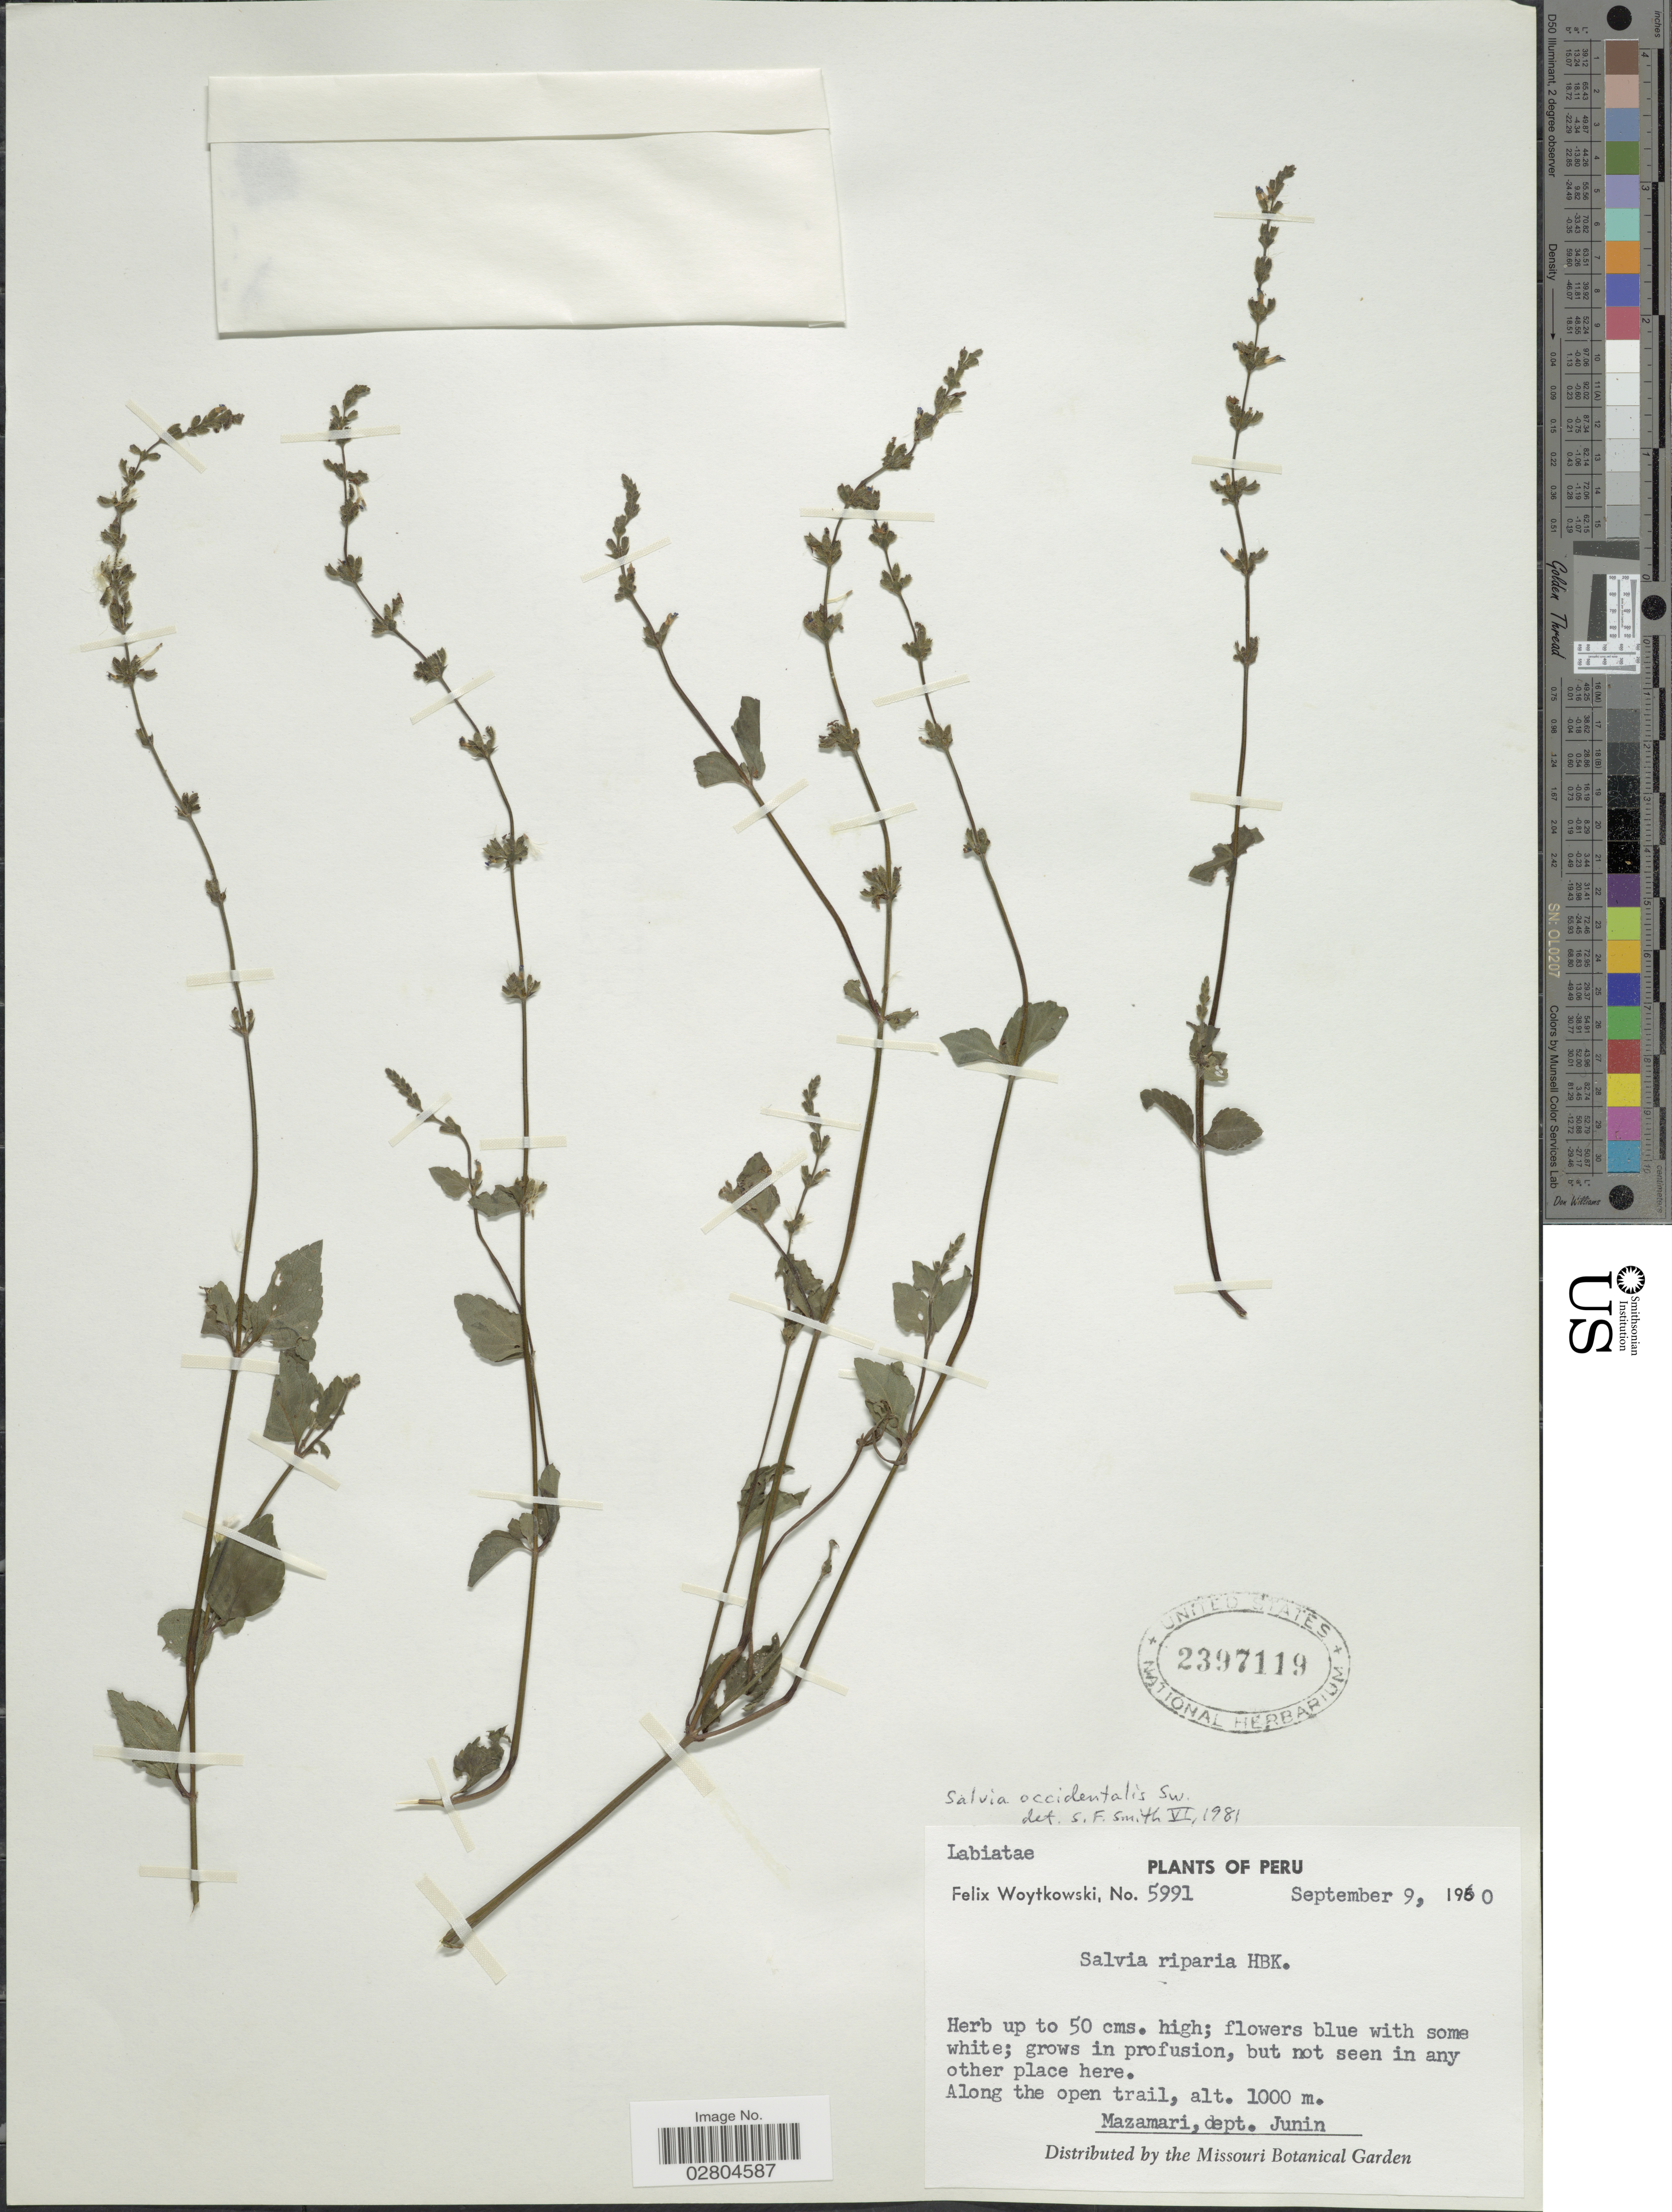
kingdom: Plantae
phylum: Tracheophyta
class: Magnoliopsida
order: Lamiales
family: Lamiaceae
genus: Salvia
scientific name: Salvia occidentalis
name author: Sw.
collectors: F. Woytkowski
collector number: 5991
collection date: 1960-09-09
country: Peru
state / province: Junín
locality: Along the open trail. Mazamari, dept. Junin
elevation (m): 1000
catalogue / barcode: US 2397119